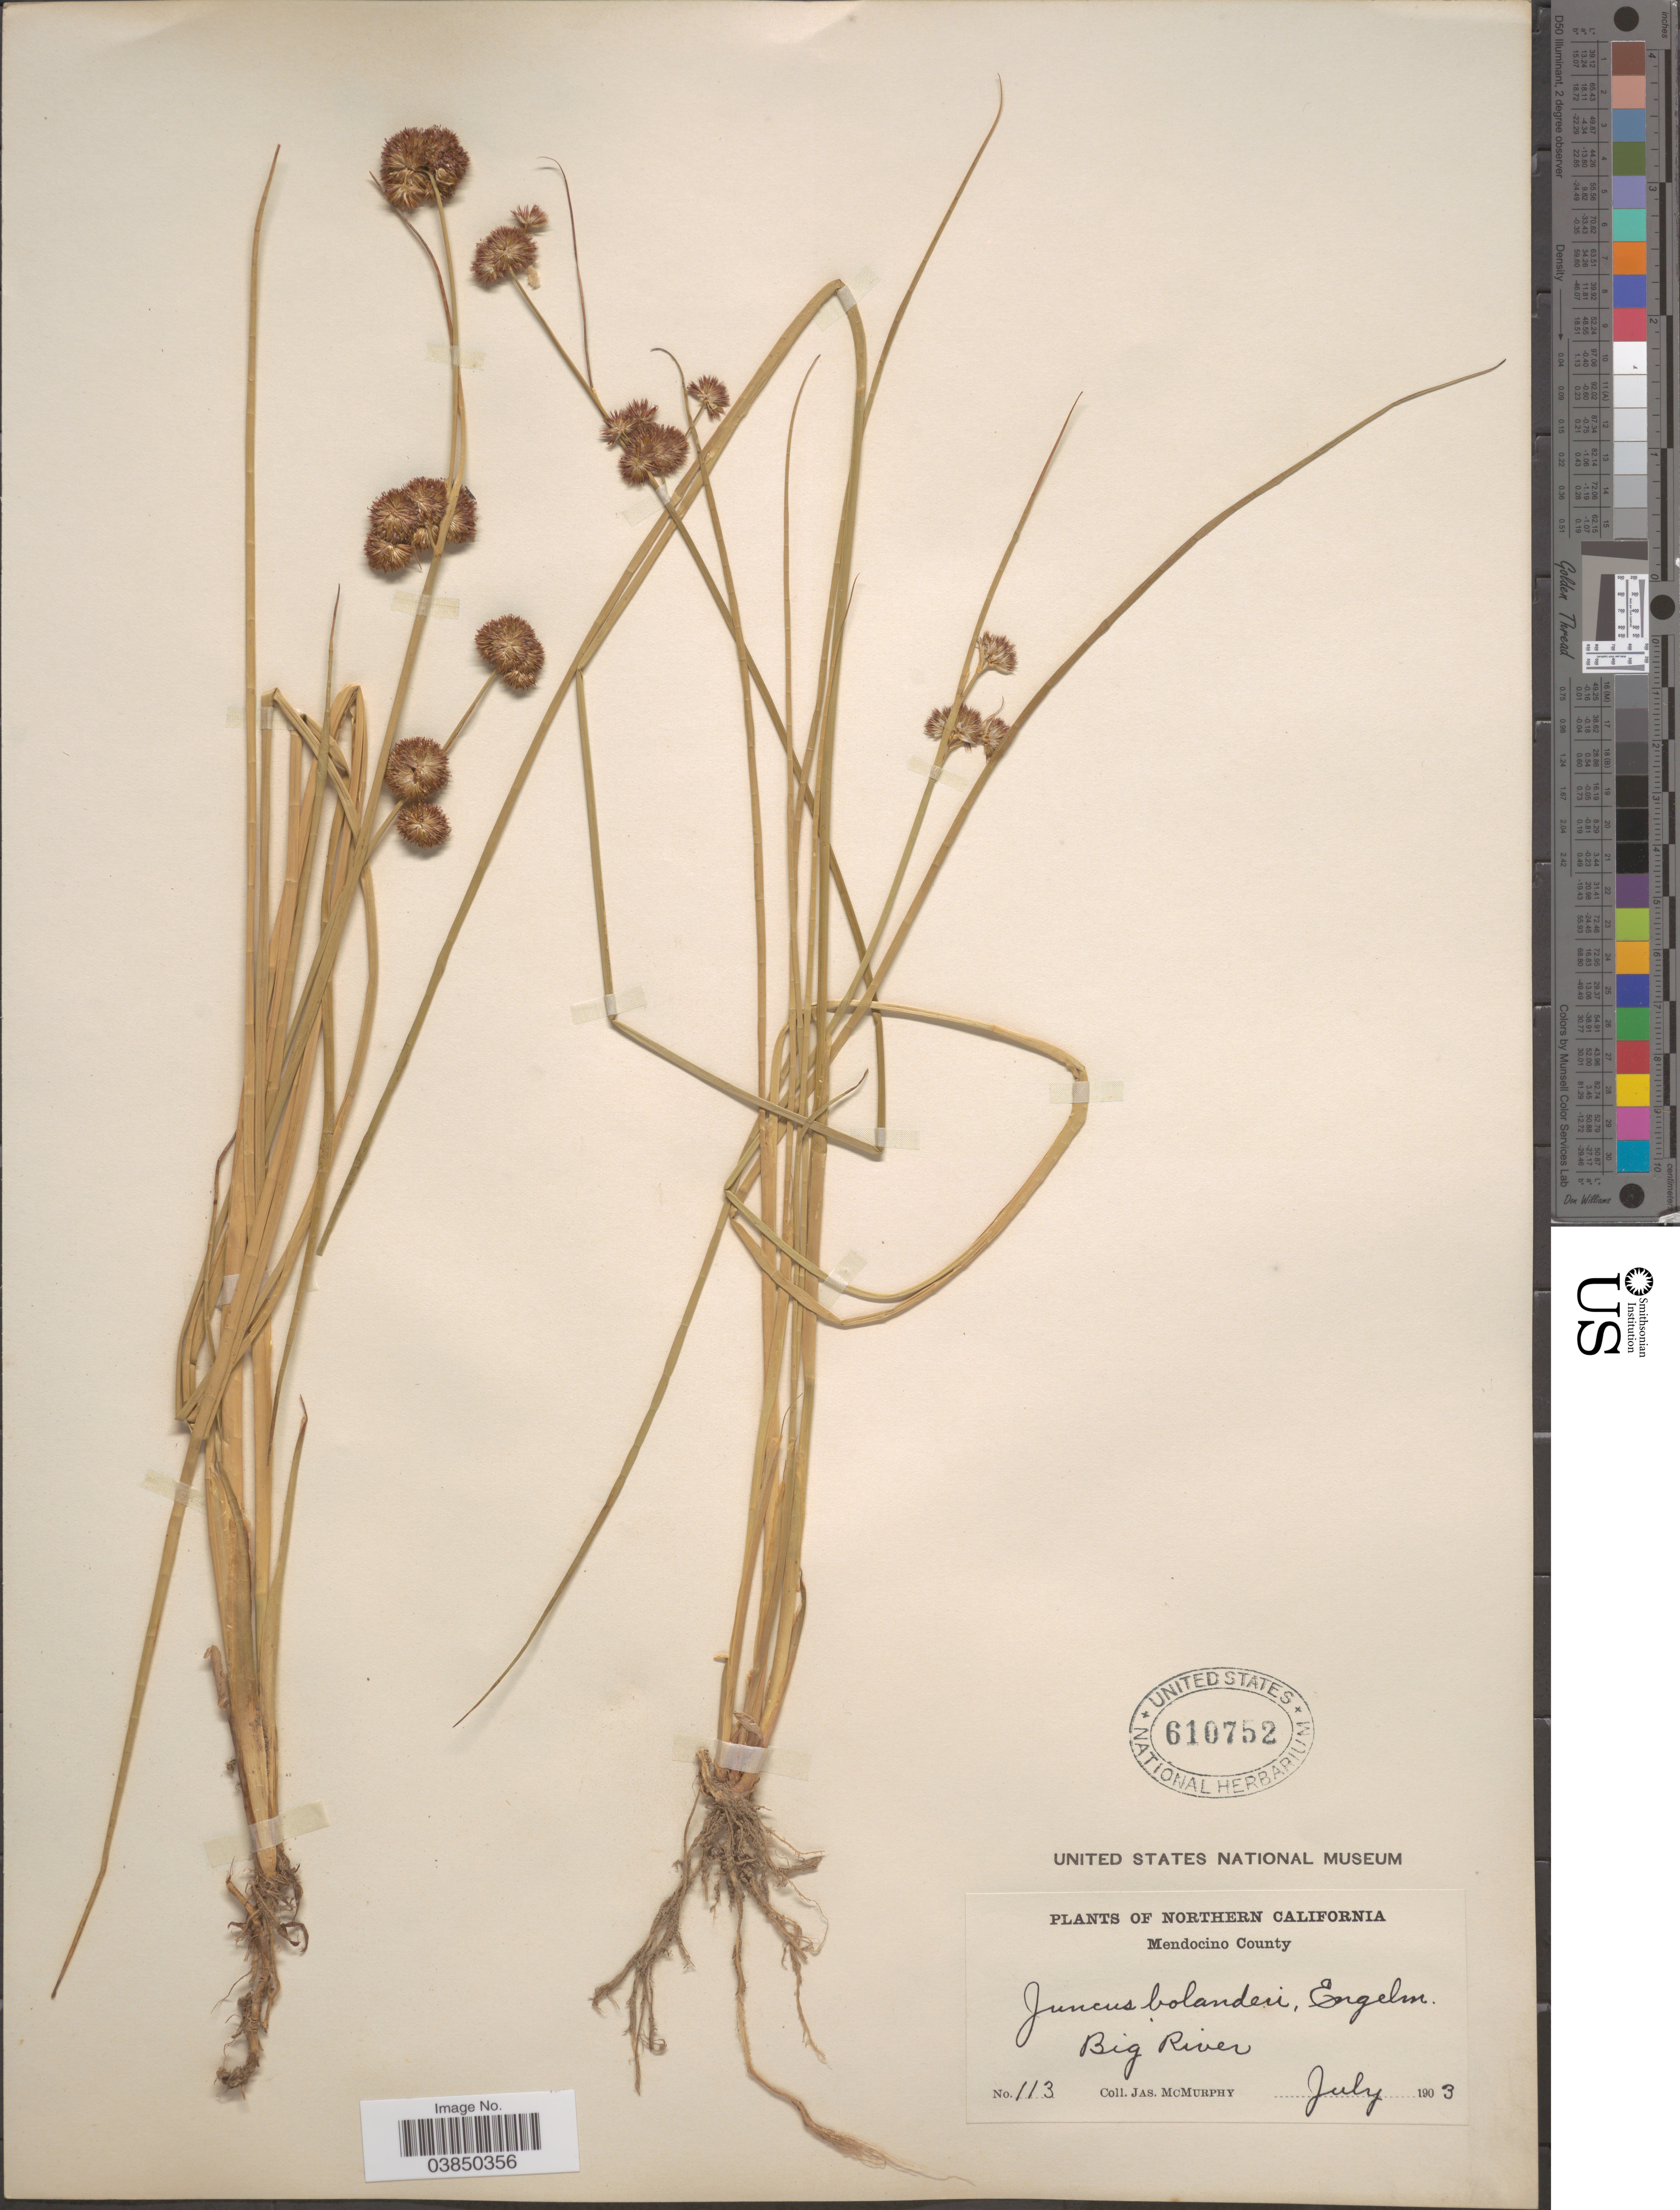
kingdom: Plantae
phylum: Tracheophyta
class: Liliopsida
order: Poales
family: Juncaceae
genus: Juncus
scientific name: Juncus bolanderi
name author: Engelm.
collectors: J. McMurphy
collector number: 113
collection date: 1903-07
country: United States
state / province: California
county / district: Mendocino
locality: Northern California. Mendocino County. Big River.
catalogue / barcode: US 610752